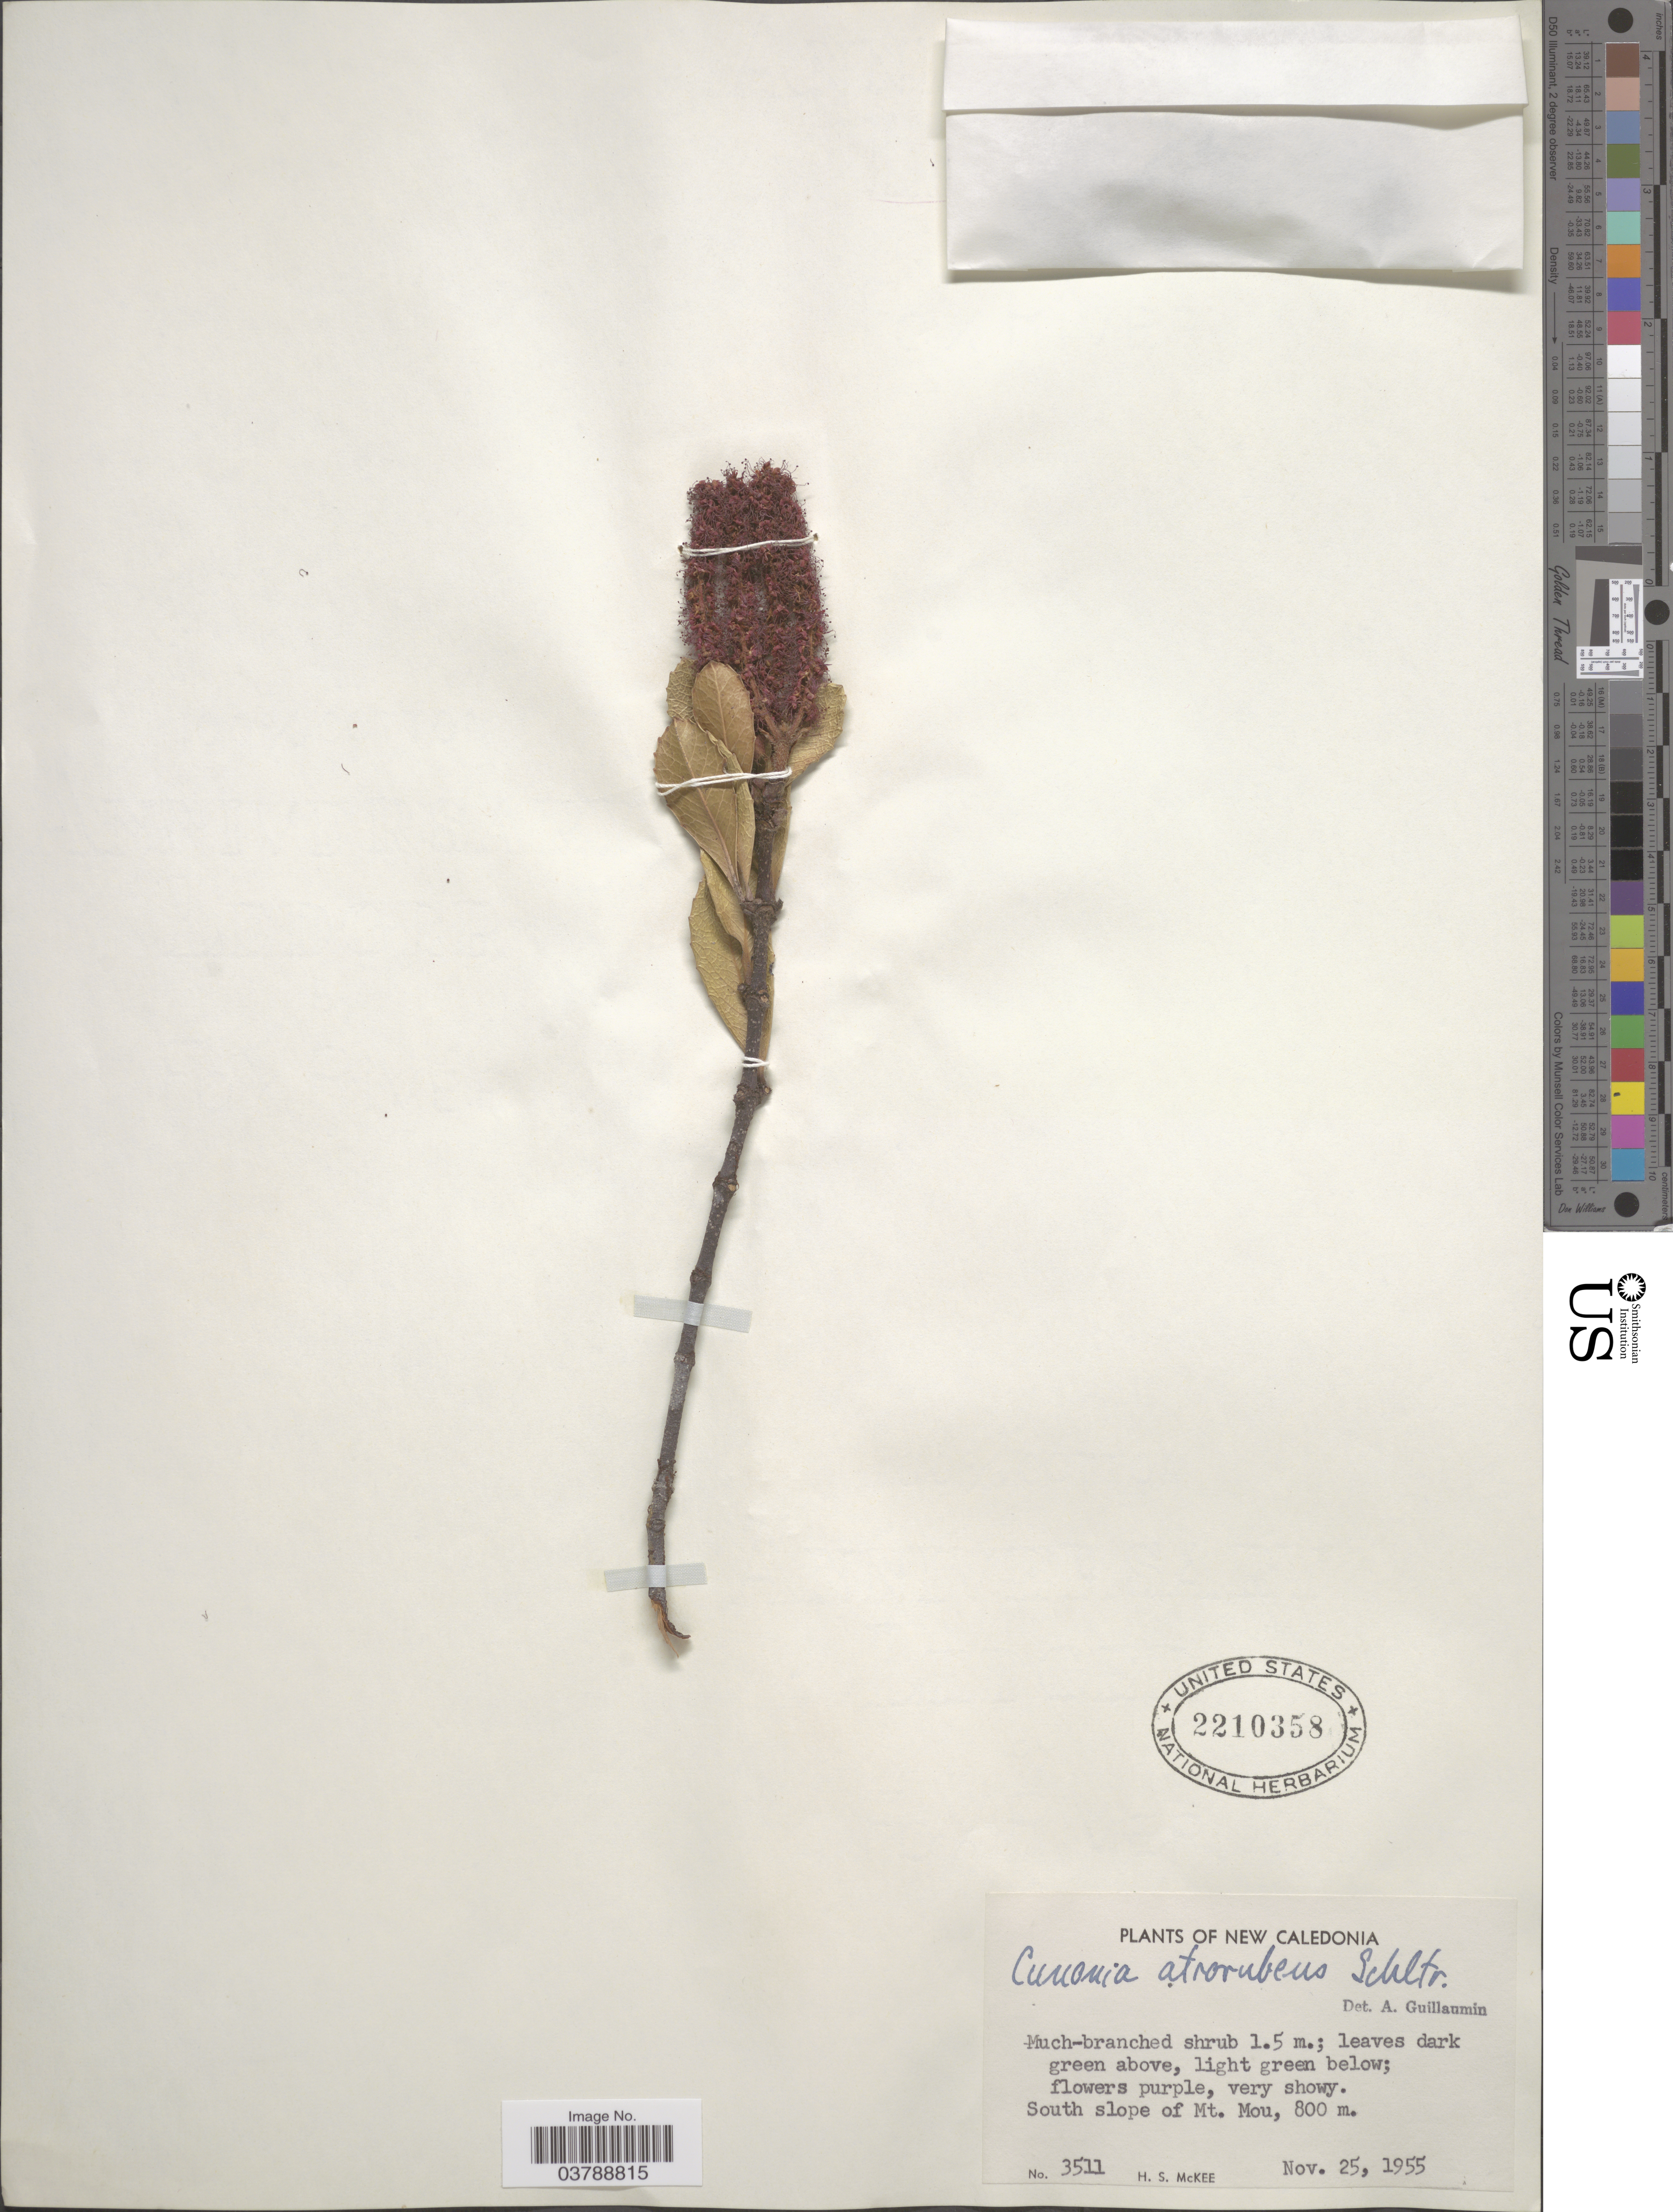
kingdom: Plantae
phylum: Tracheophyta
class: Magnoliopsida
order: Oxalidales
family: Cunoniaceae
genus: Cunonia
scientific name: Cunonia atrorubens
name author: Schltr.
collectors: H. S. McKee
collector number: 3511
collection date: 1955-11-25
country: New Caledonia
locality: South slope of Mt. Mou.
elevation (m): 800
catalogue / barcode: US 2210358